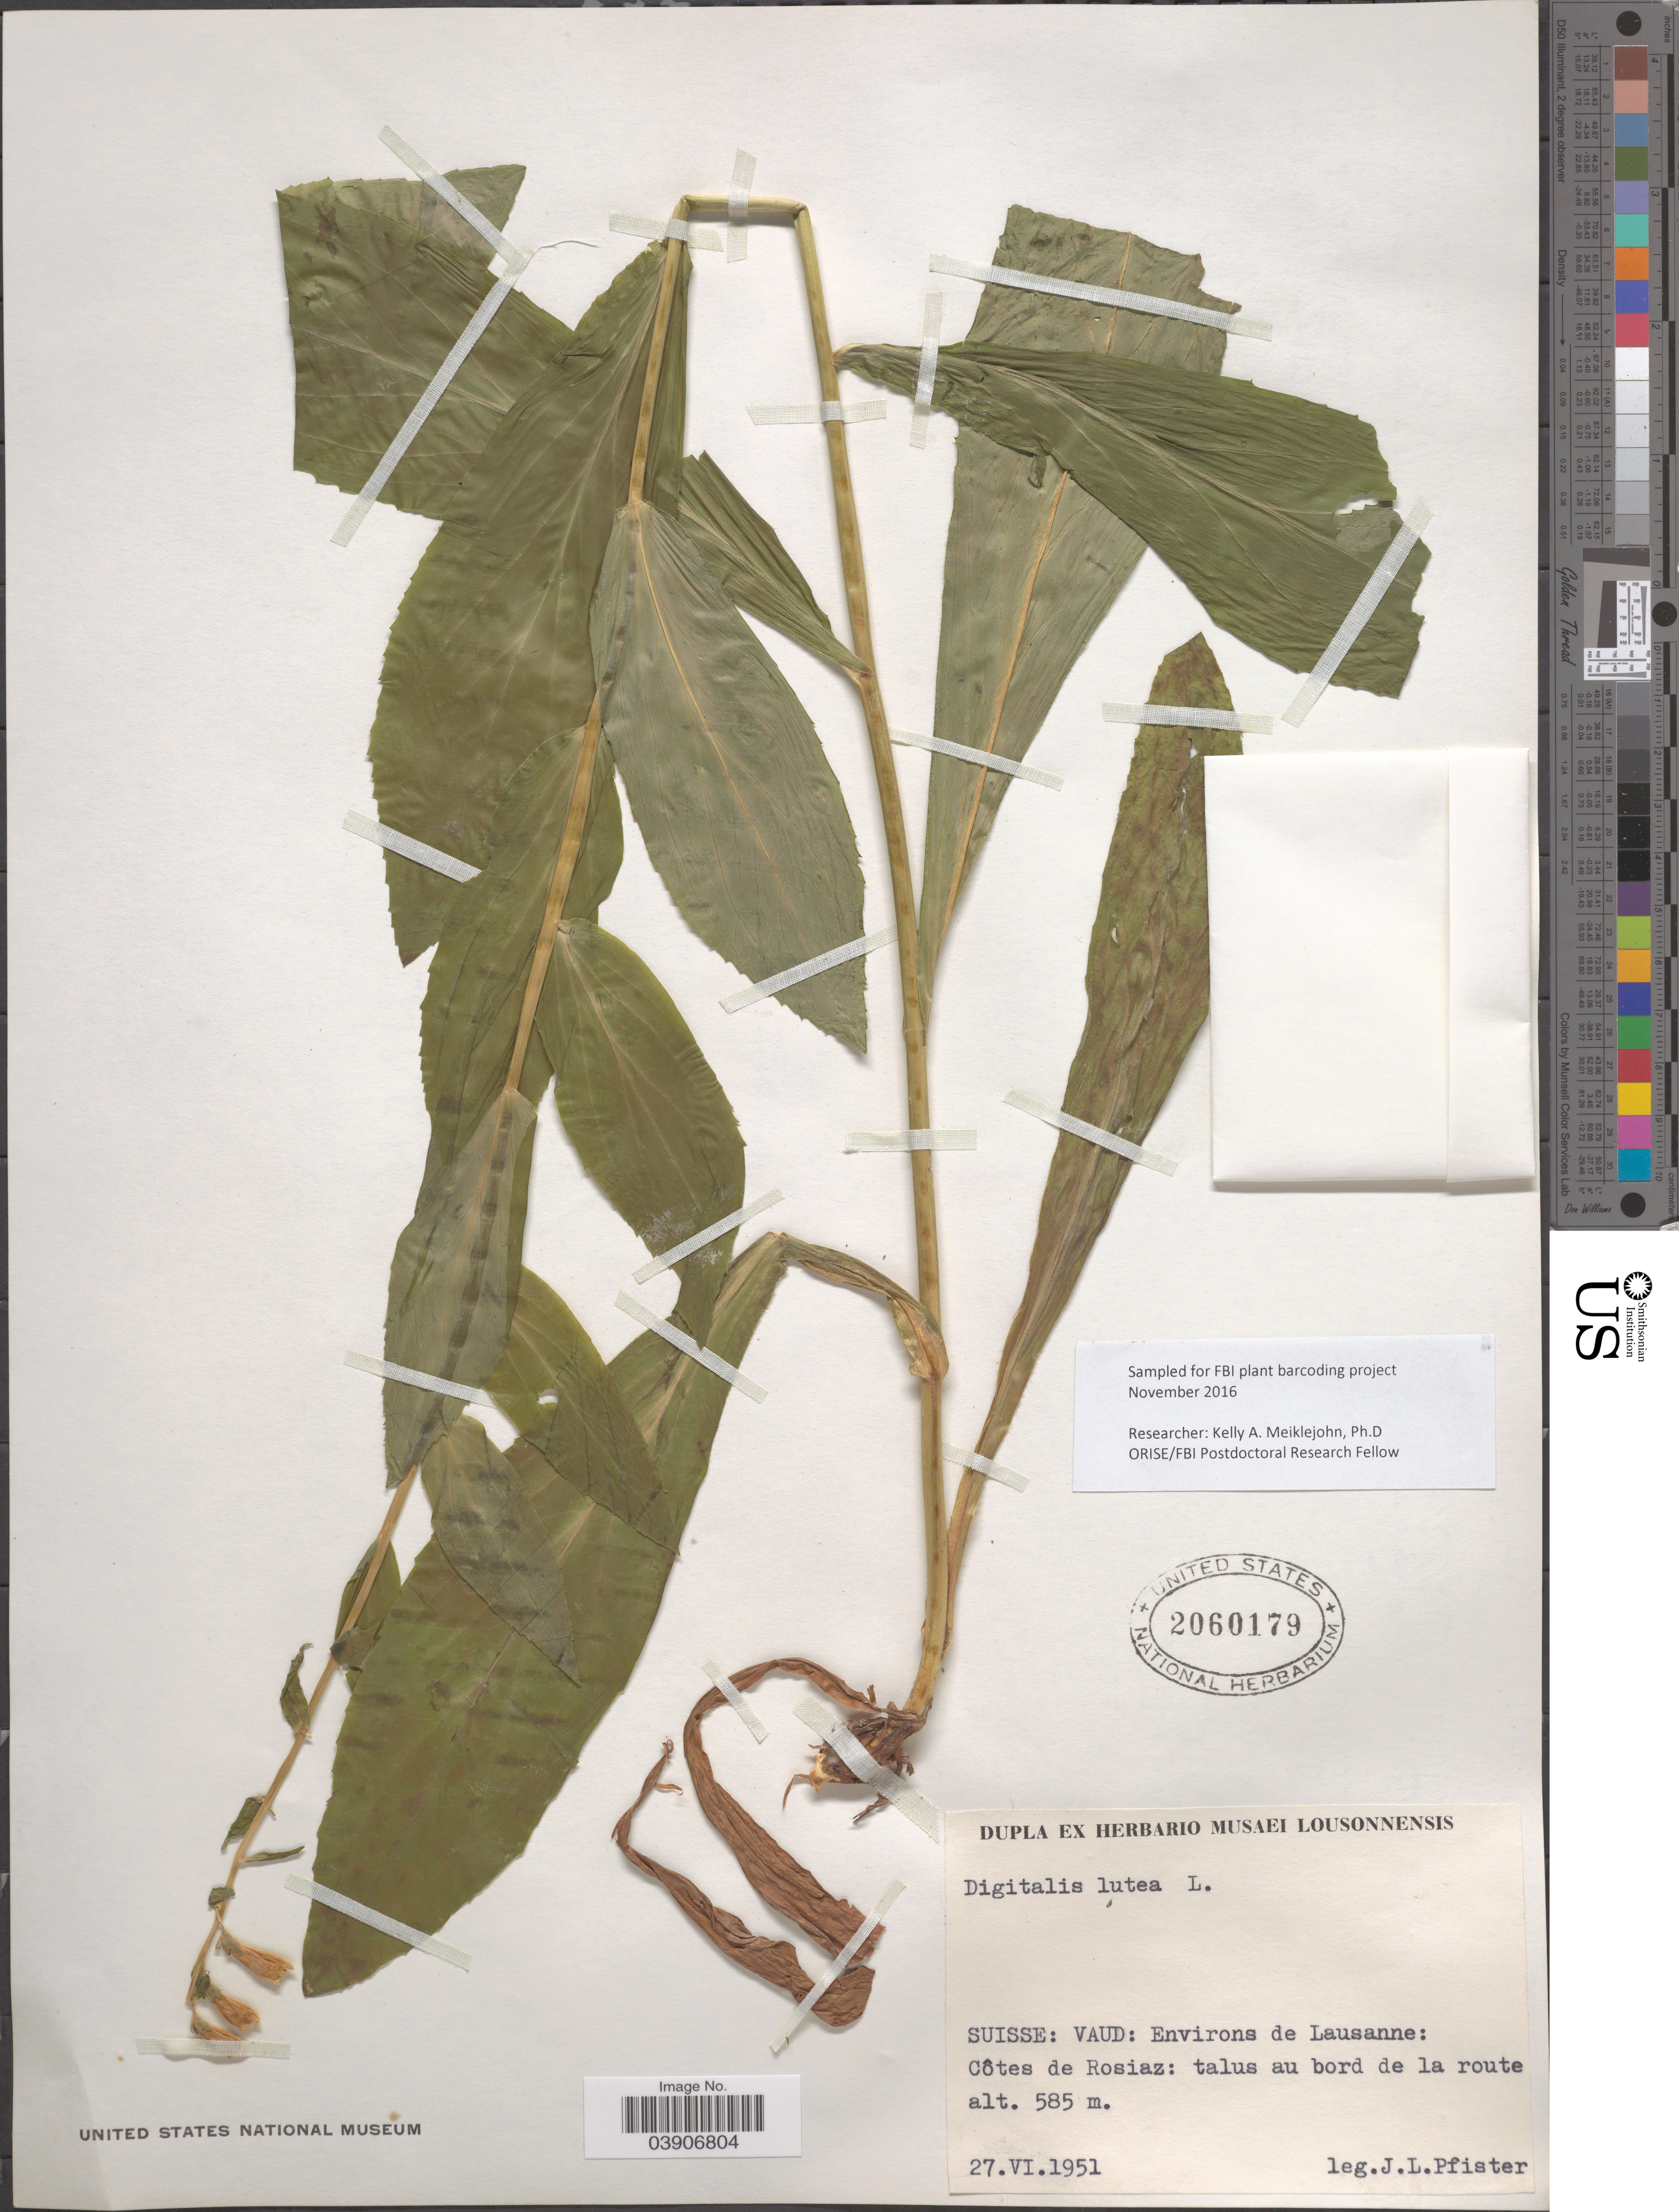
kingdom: Plantae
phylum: Tracheophyta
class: Magnoliopsida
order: Lamiales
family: Plantaginaceae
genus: Digitalis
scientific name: Digitalis lutea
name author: L.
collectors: J. Pfister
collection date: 1951-06-27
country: Switzerland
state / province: Vaud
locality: Suisse: Environs de Lausanne: Côtes de Rosiaz: talus au bord de la route.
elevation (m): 585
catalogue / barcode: US 2060179